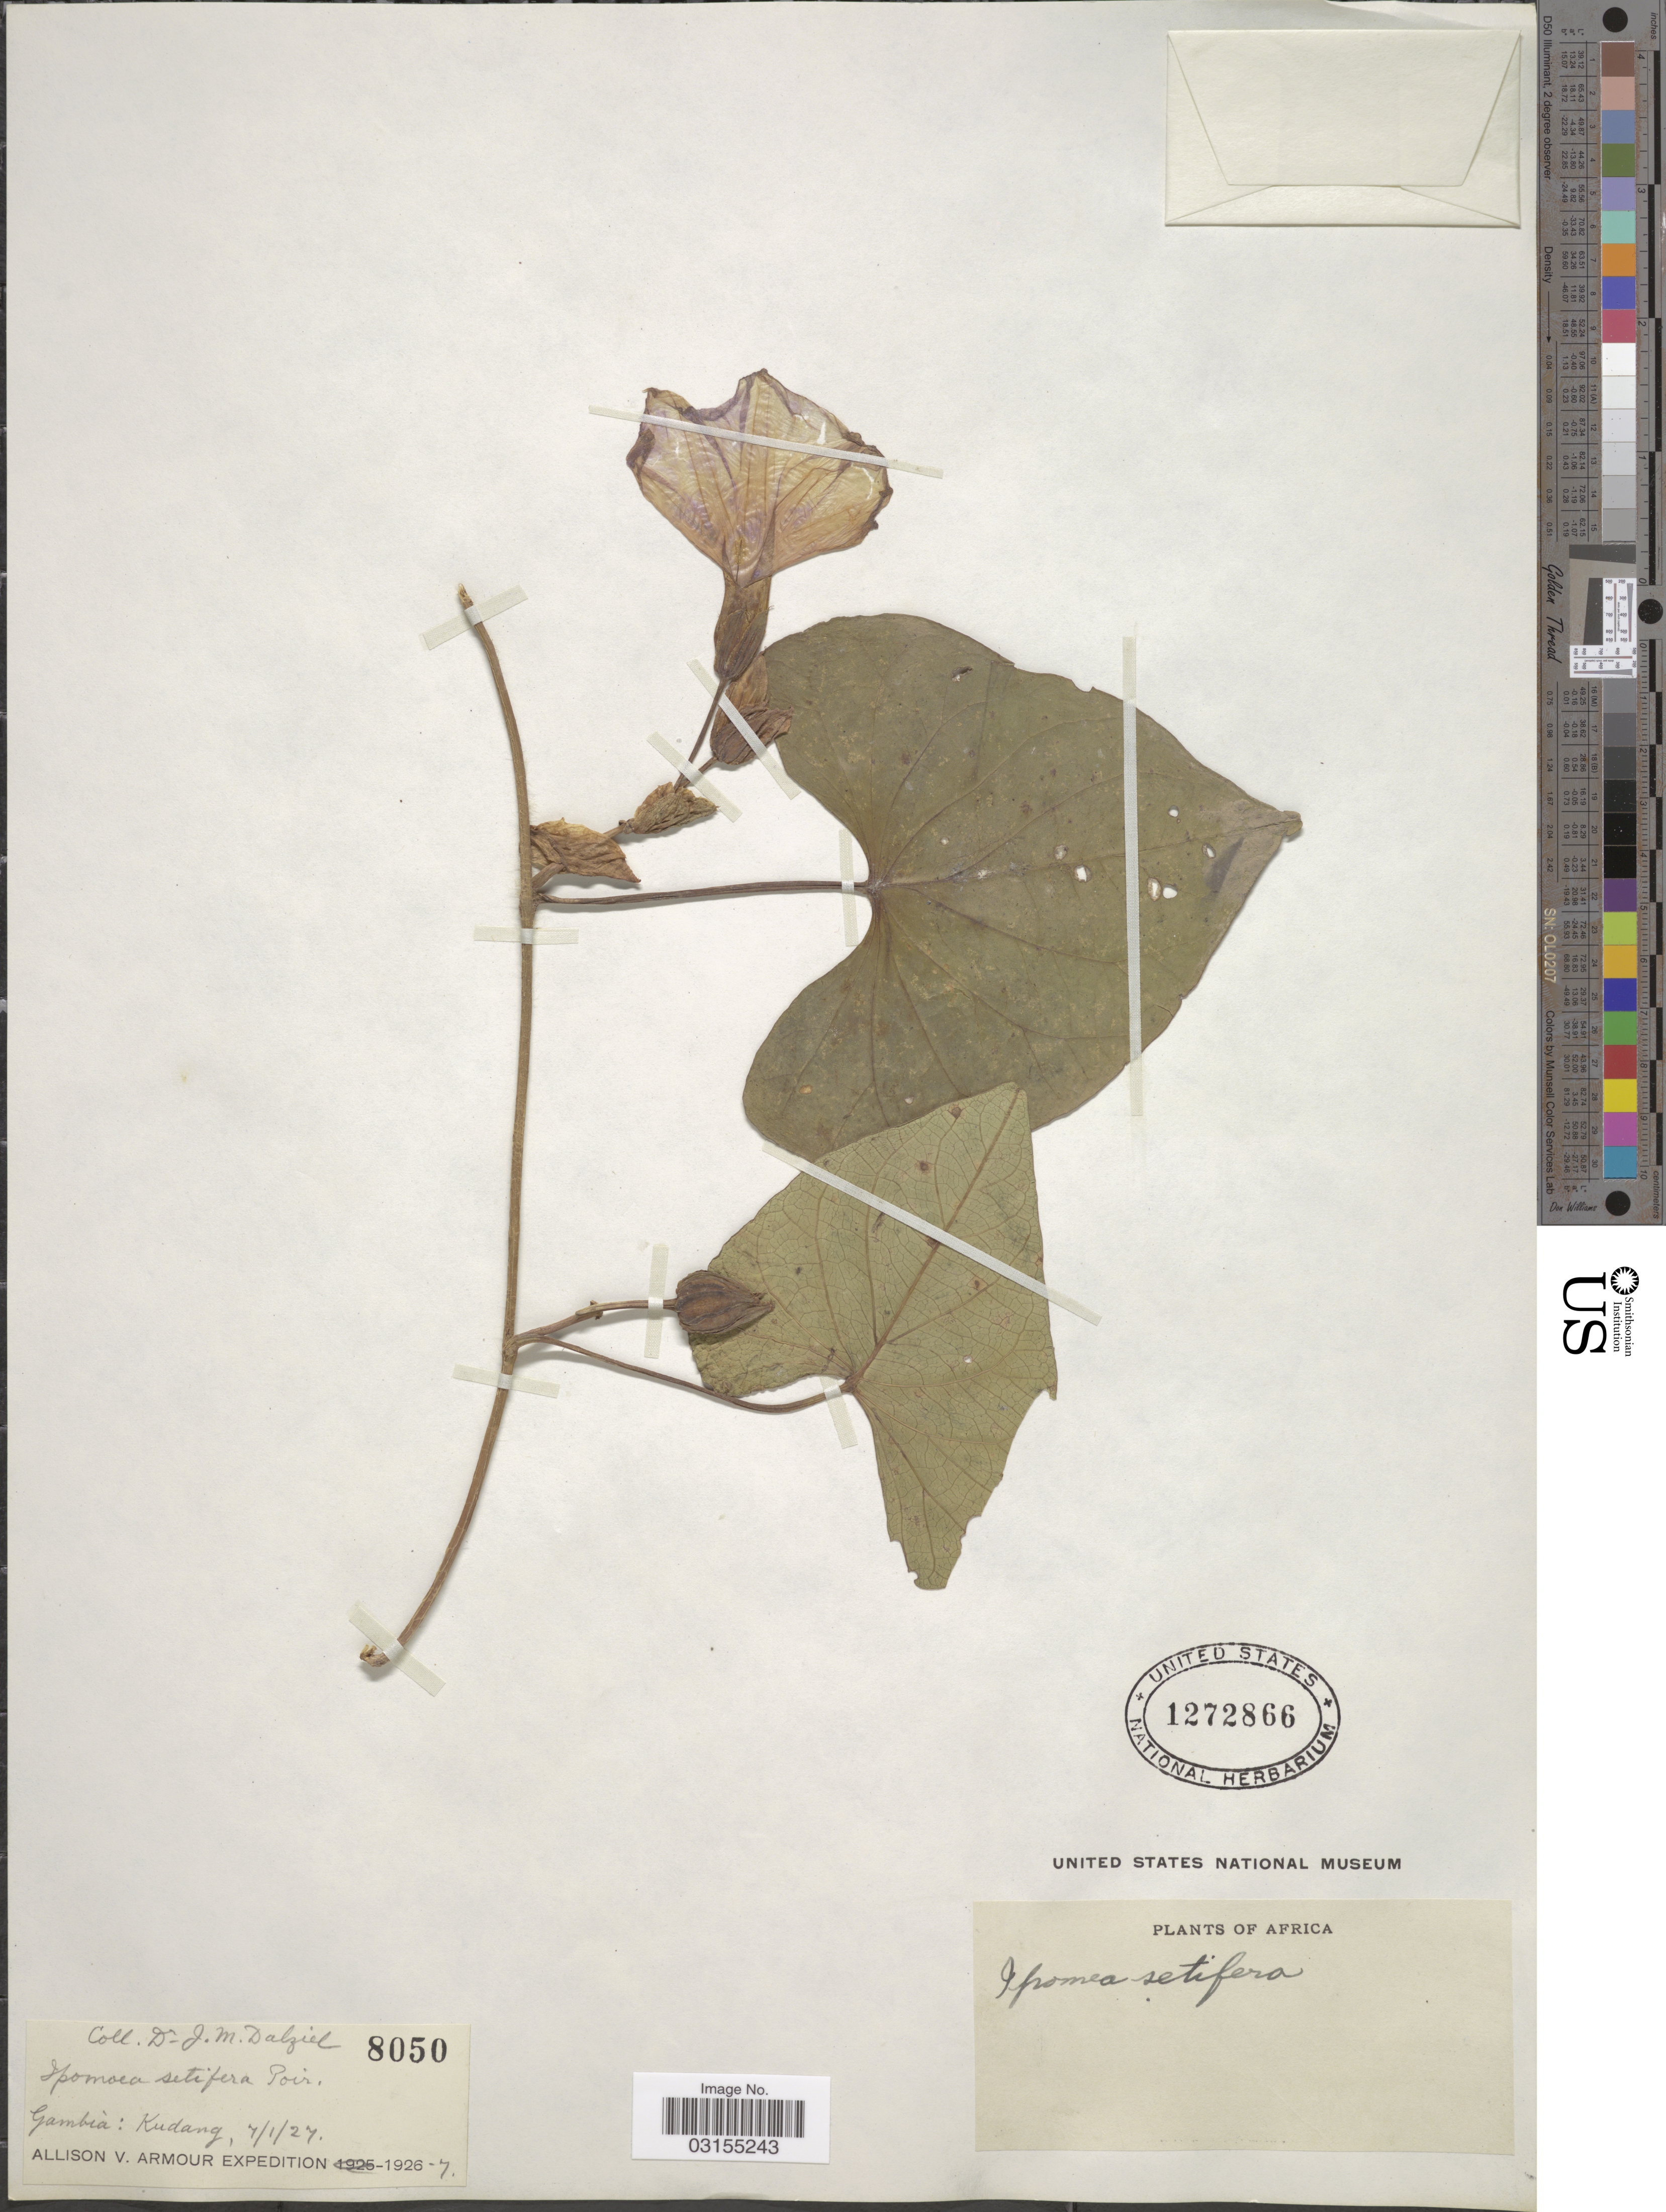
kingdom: Plantae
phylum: Tracheophyta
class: Magnoliopsida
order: Solanales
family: Convolvulaceae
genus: Ipomoea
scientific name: Ipomoea setifera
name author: Poir.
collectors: J. Dalziel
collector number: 8050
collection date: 1927-01-07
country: Gambia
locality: Kudang.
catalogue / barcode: US 1272866